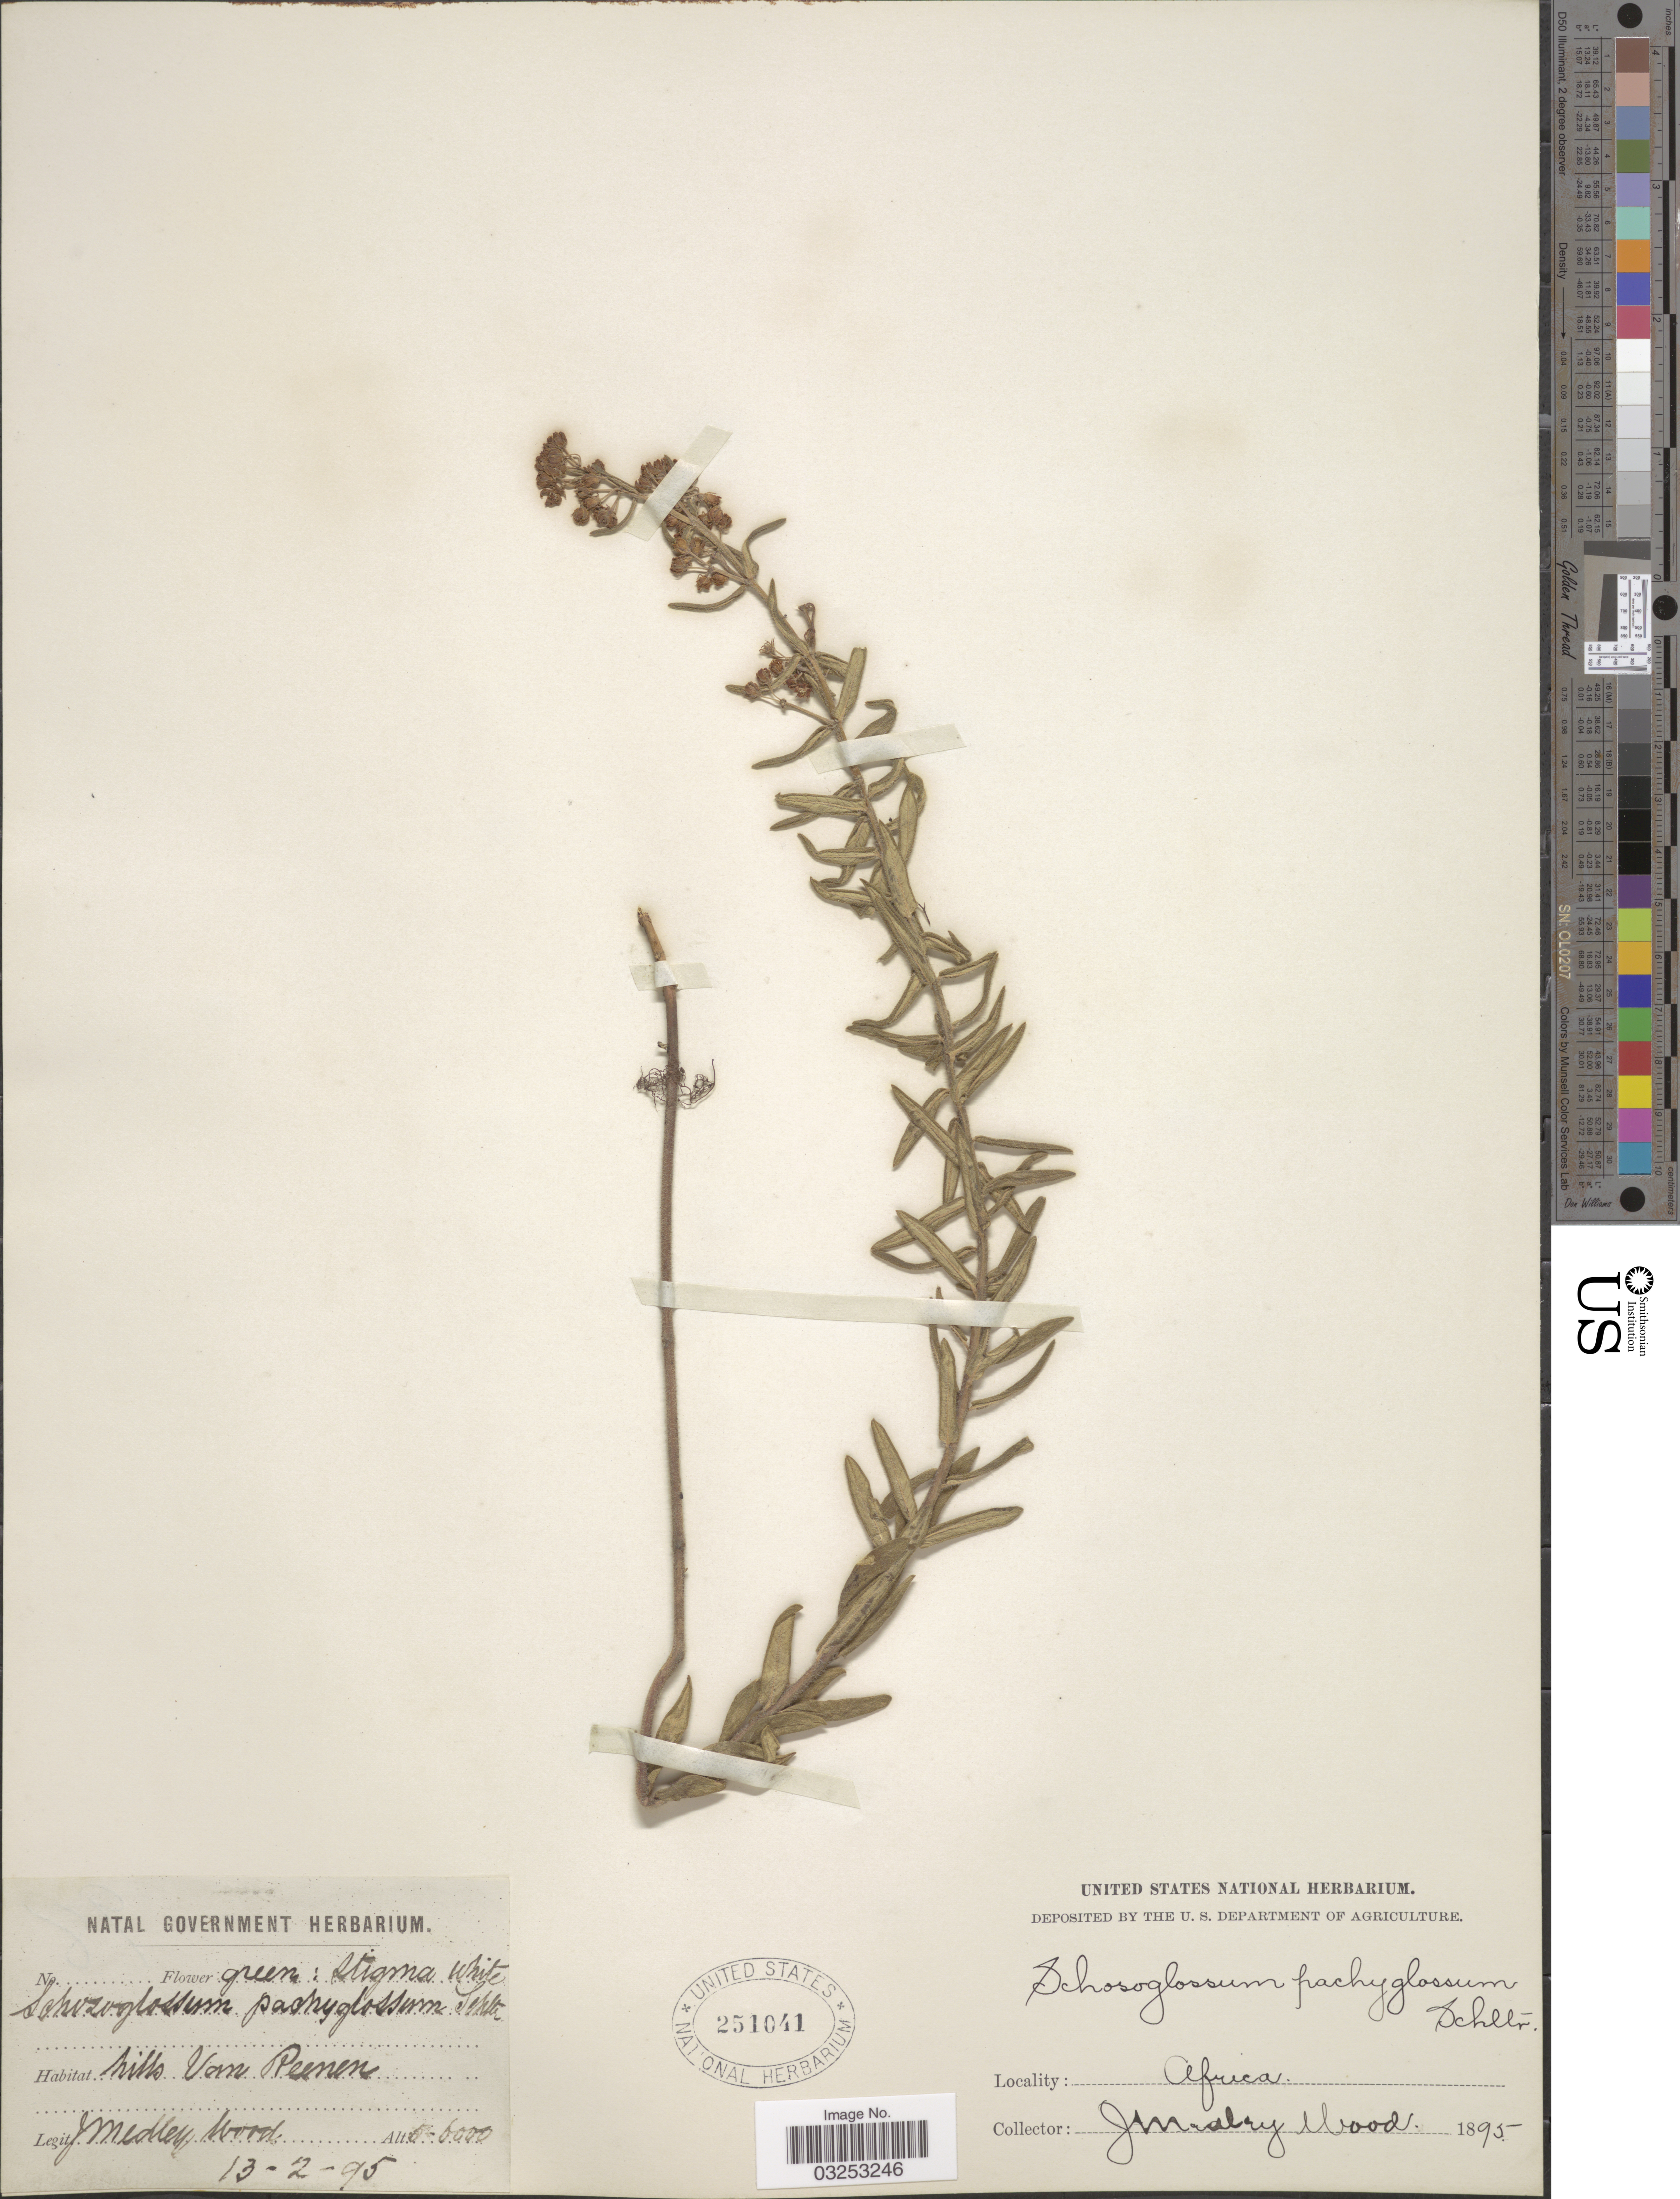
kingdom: Plantae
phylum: Tracheophyta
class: Magnoliopsida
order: Gentianales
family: Apocynaceae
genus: Schizoglossum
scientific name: Schizoglossum pachyglossum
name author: Schltr.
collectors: J. Medley Wood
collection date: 1895-02-13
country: South Africa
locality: Hills van Reenen. Africa.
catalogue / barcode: US 251041